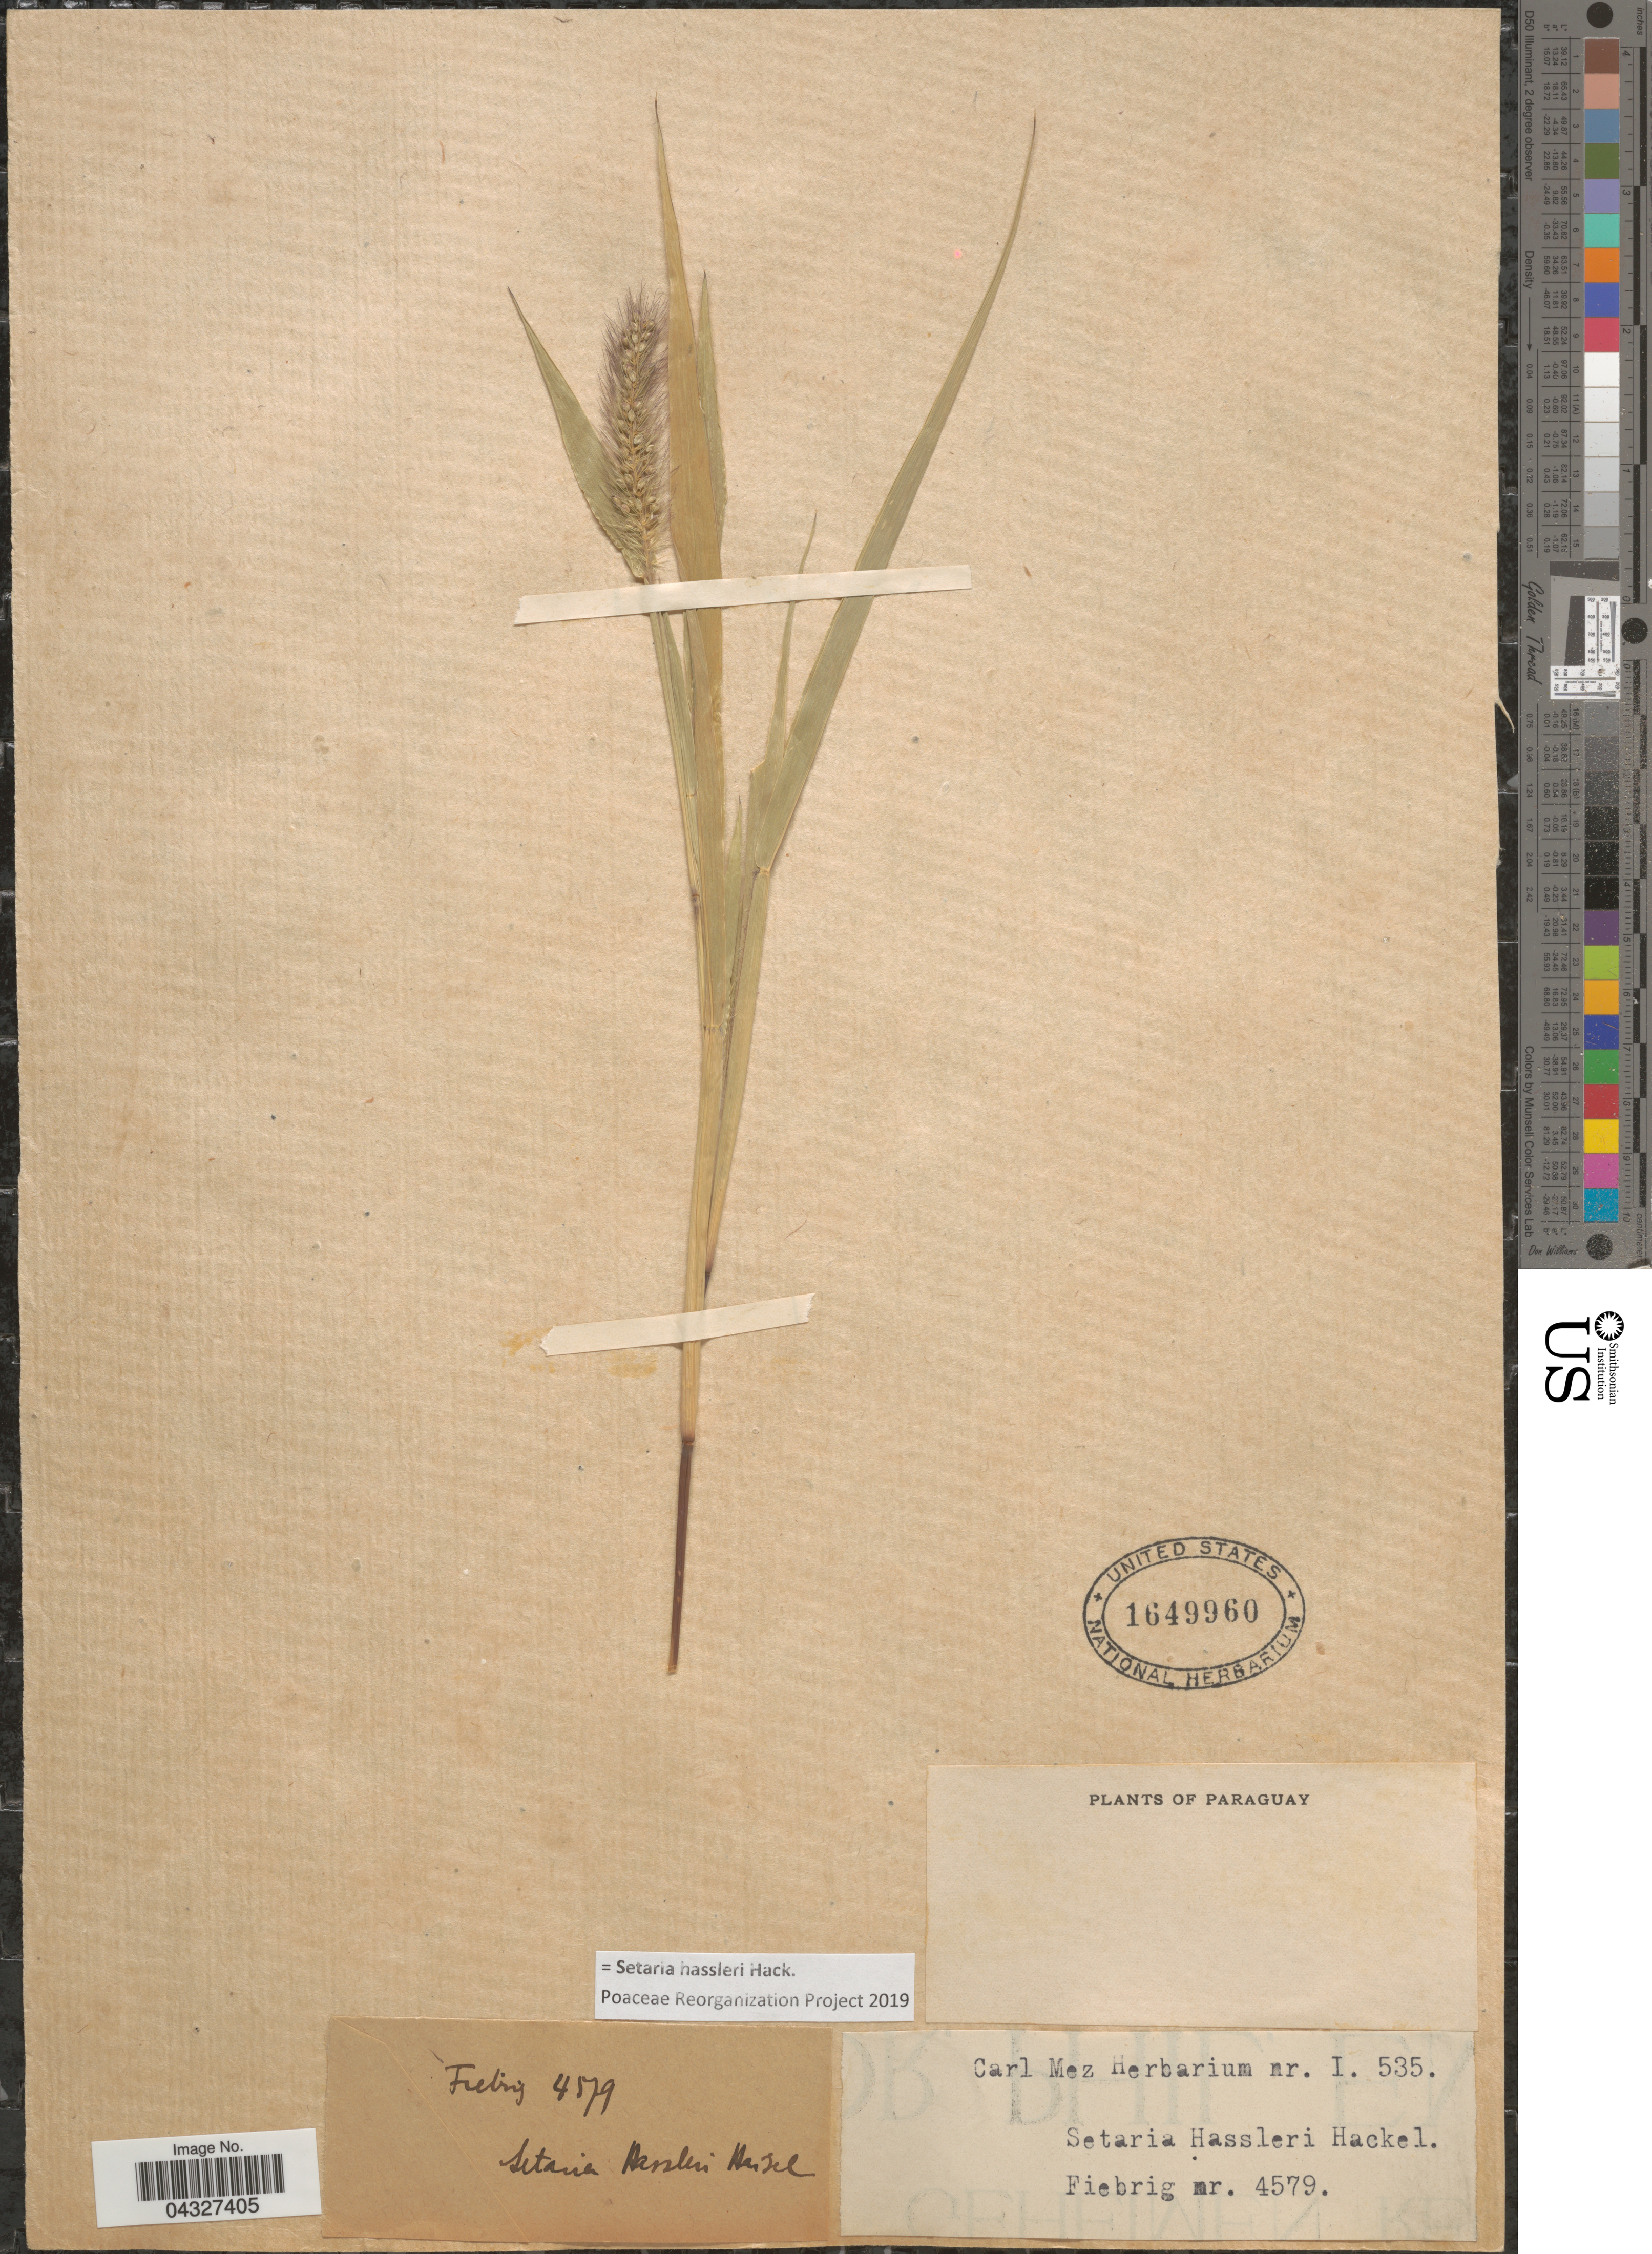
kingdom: Plantae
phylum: Tracheophyta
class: Liliopsida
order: Poales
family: Poaceae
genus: Setaria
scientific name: Setaria hassleri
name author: Hack. in Chodat & Hassl.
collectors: Fiebrig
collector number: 4579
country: Paraguay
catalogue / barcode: US 1649960